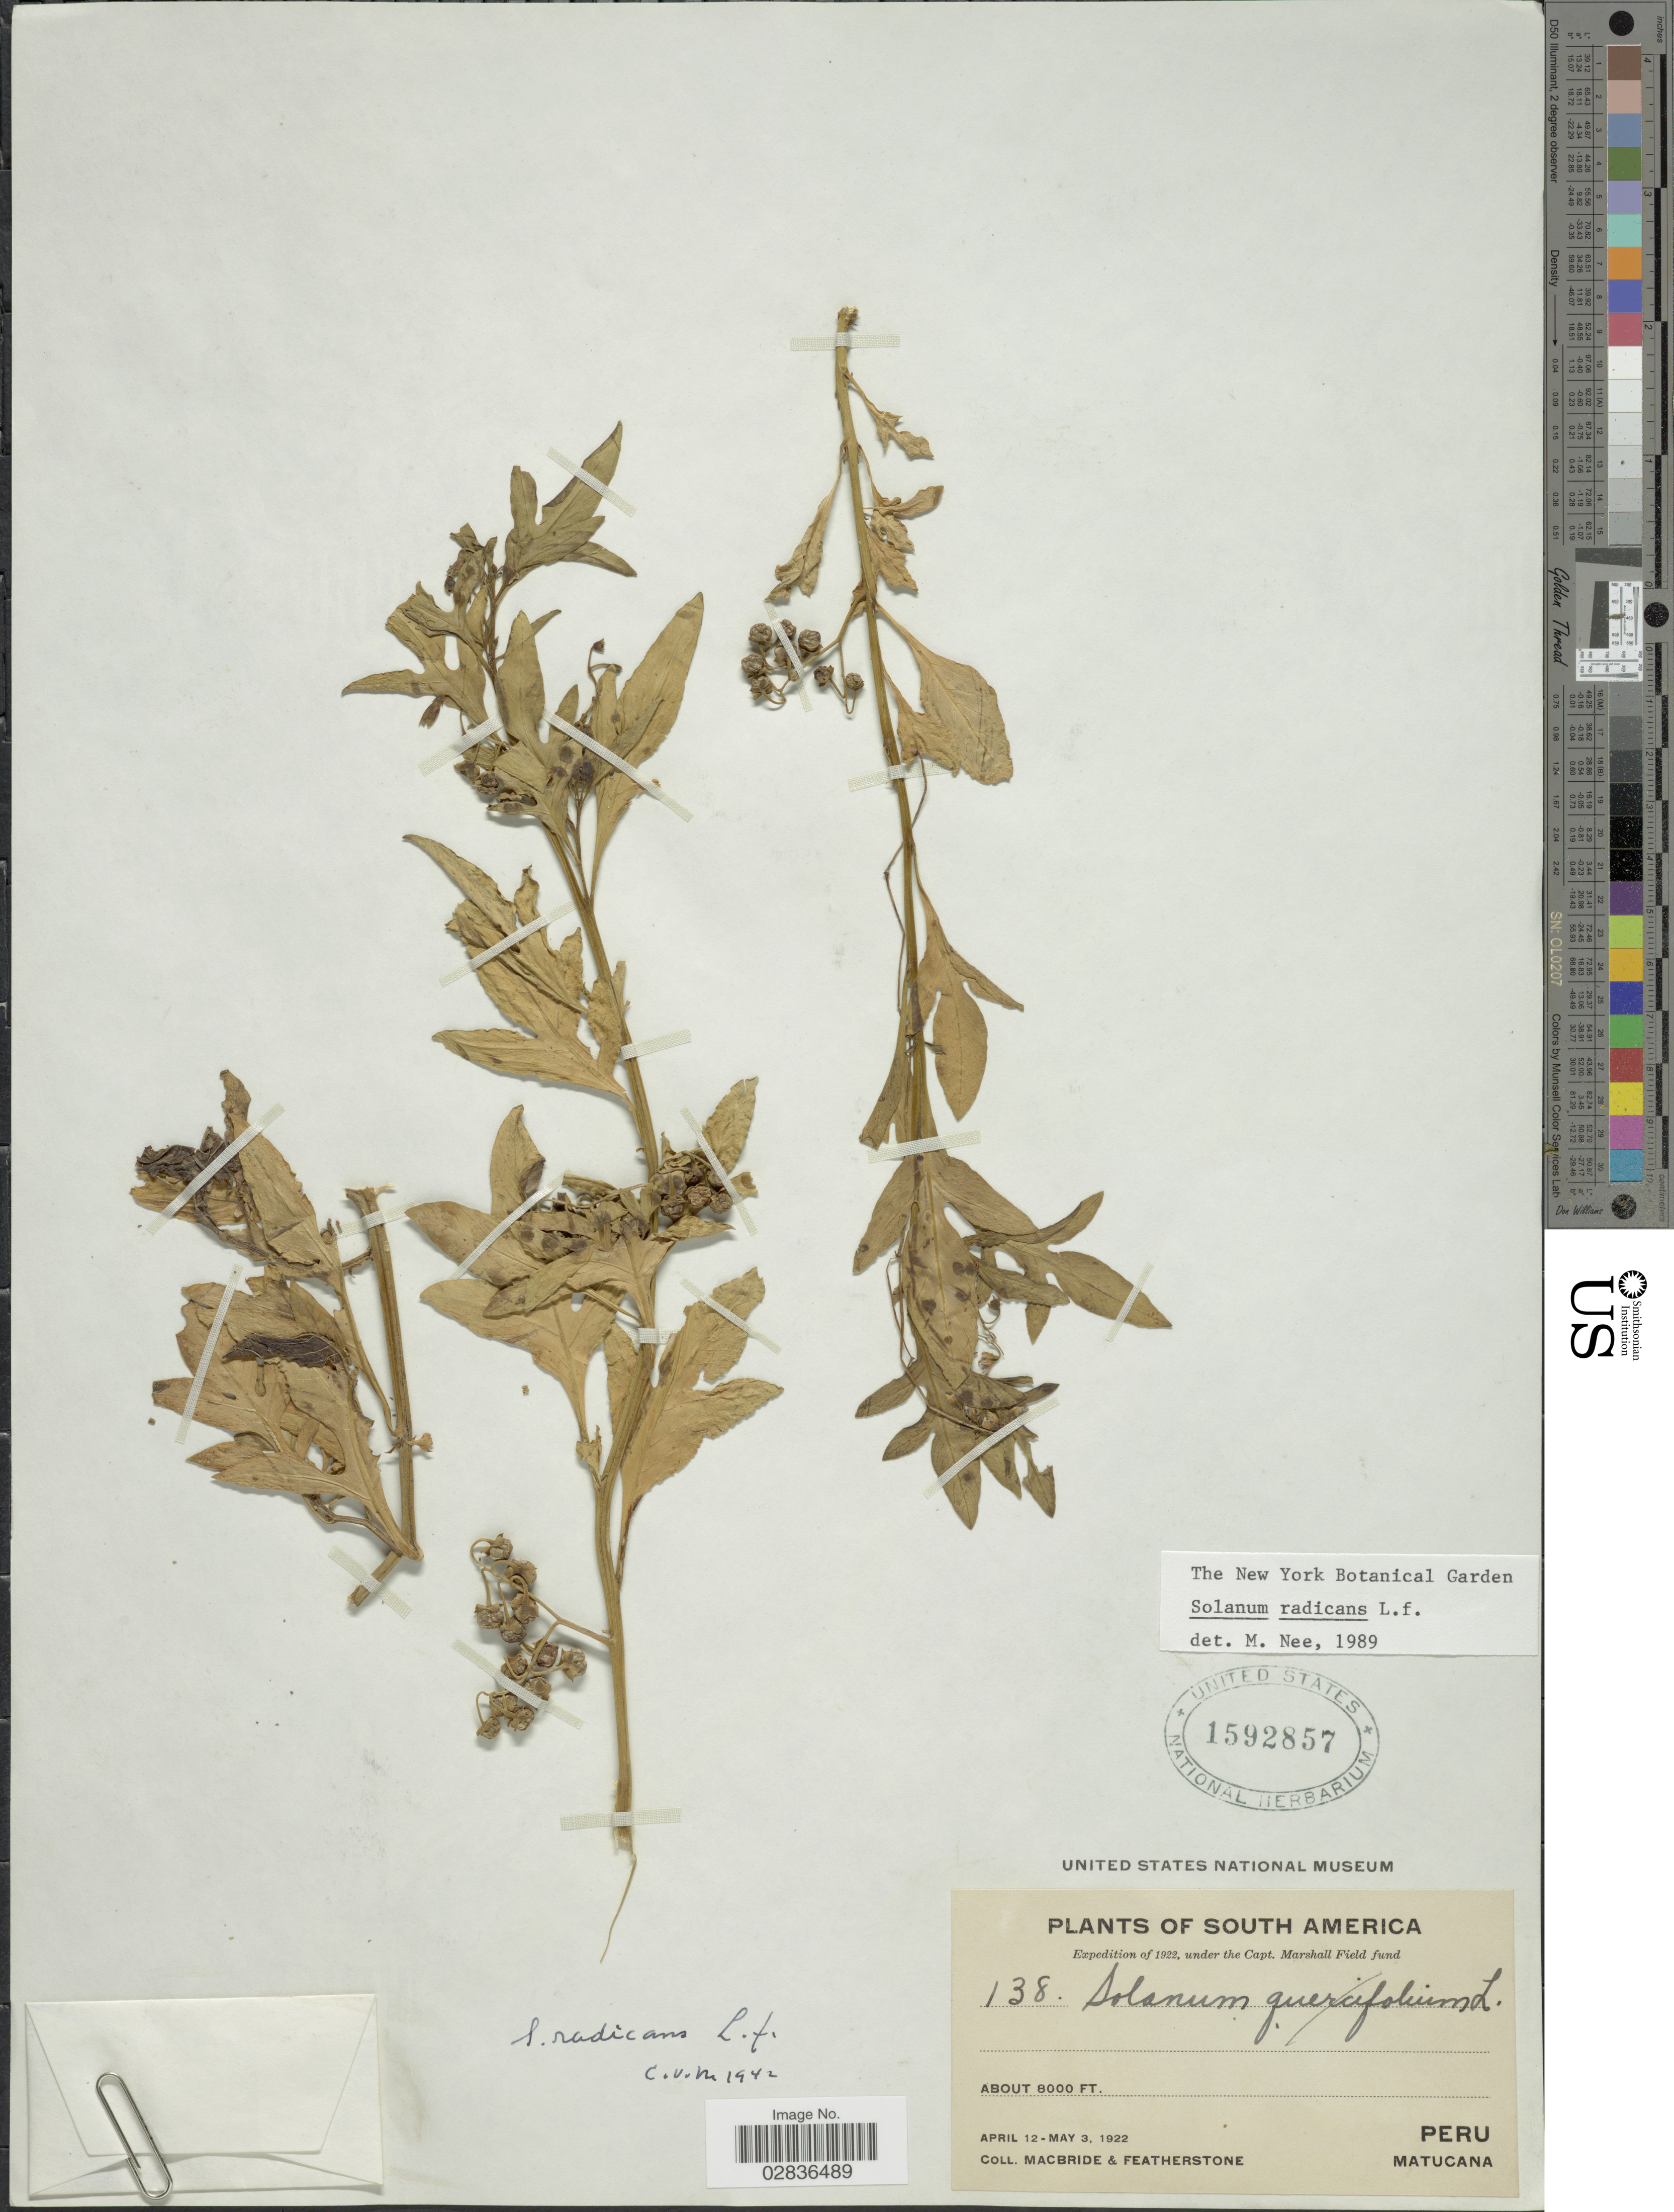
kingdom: Plantae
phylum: Tracheophyta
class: Magnoliopsida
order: Solanales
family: Solanaceae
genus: Solanum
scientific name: Solanum radicans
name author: L. f.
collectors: Macbride, -- & -. Featherstone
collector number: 138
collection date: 1922-04-12/1922-05-03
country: Peru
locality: Matucana.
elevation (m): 2438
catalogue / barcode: US 1592857